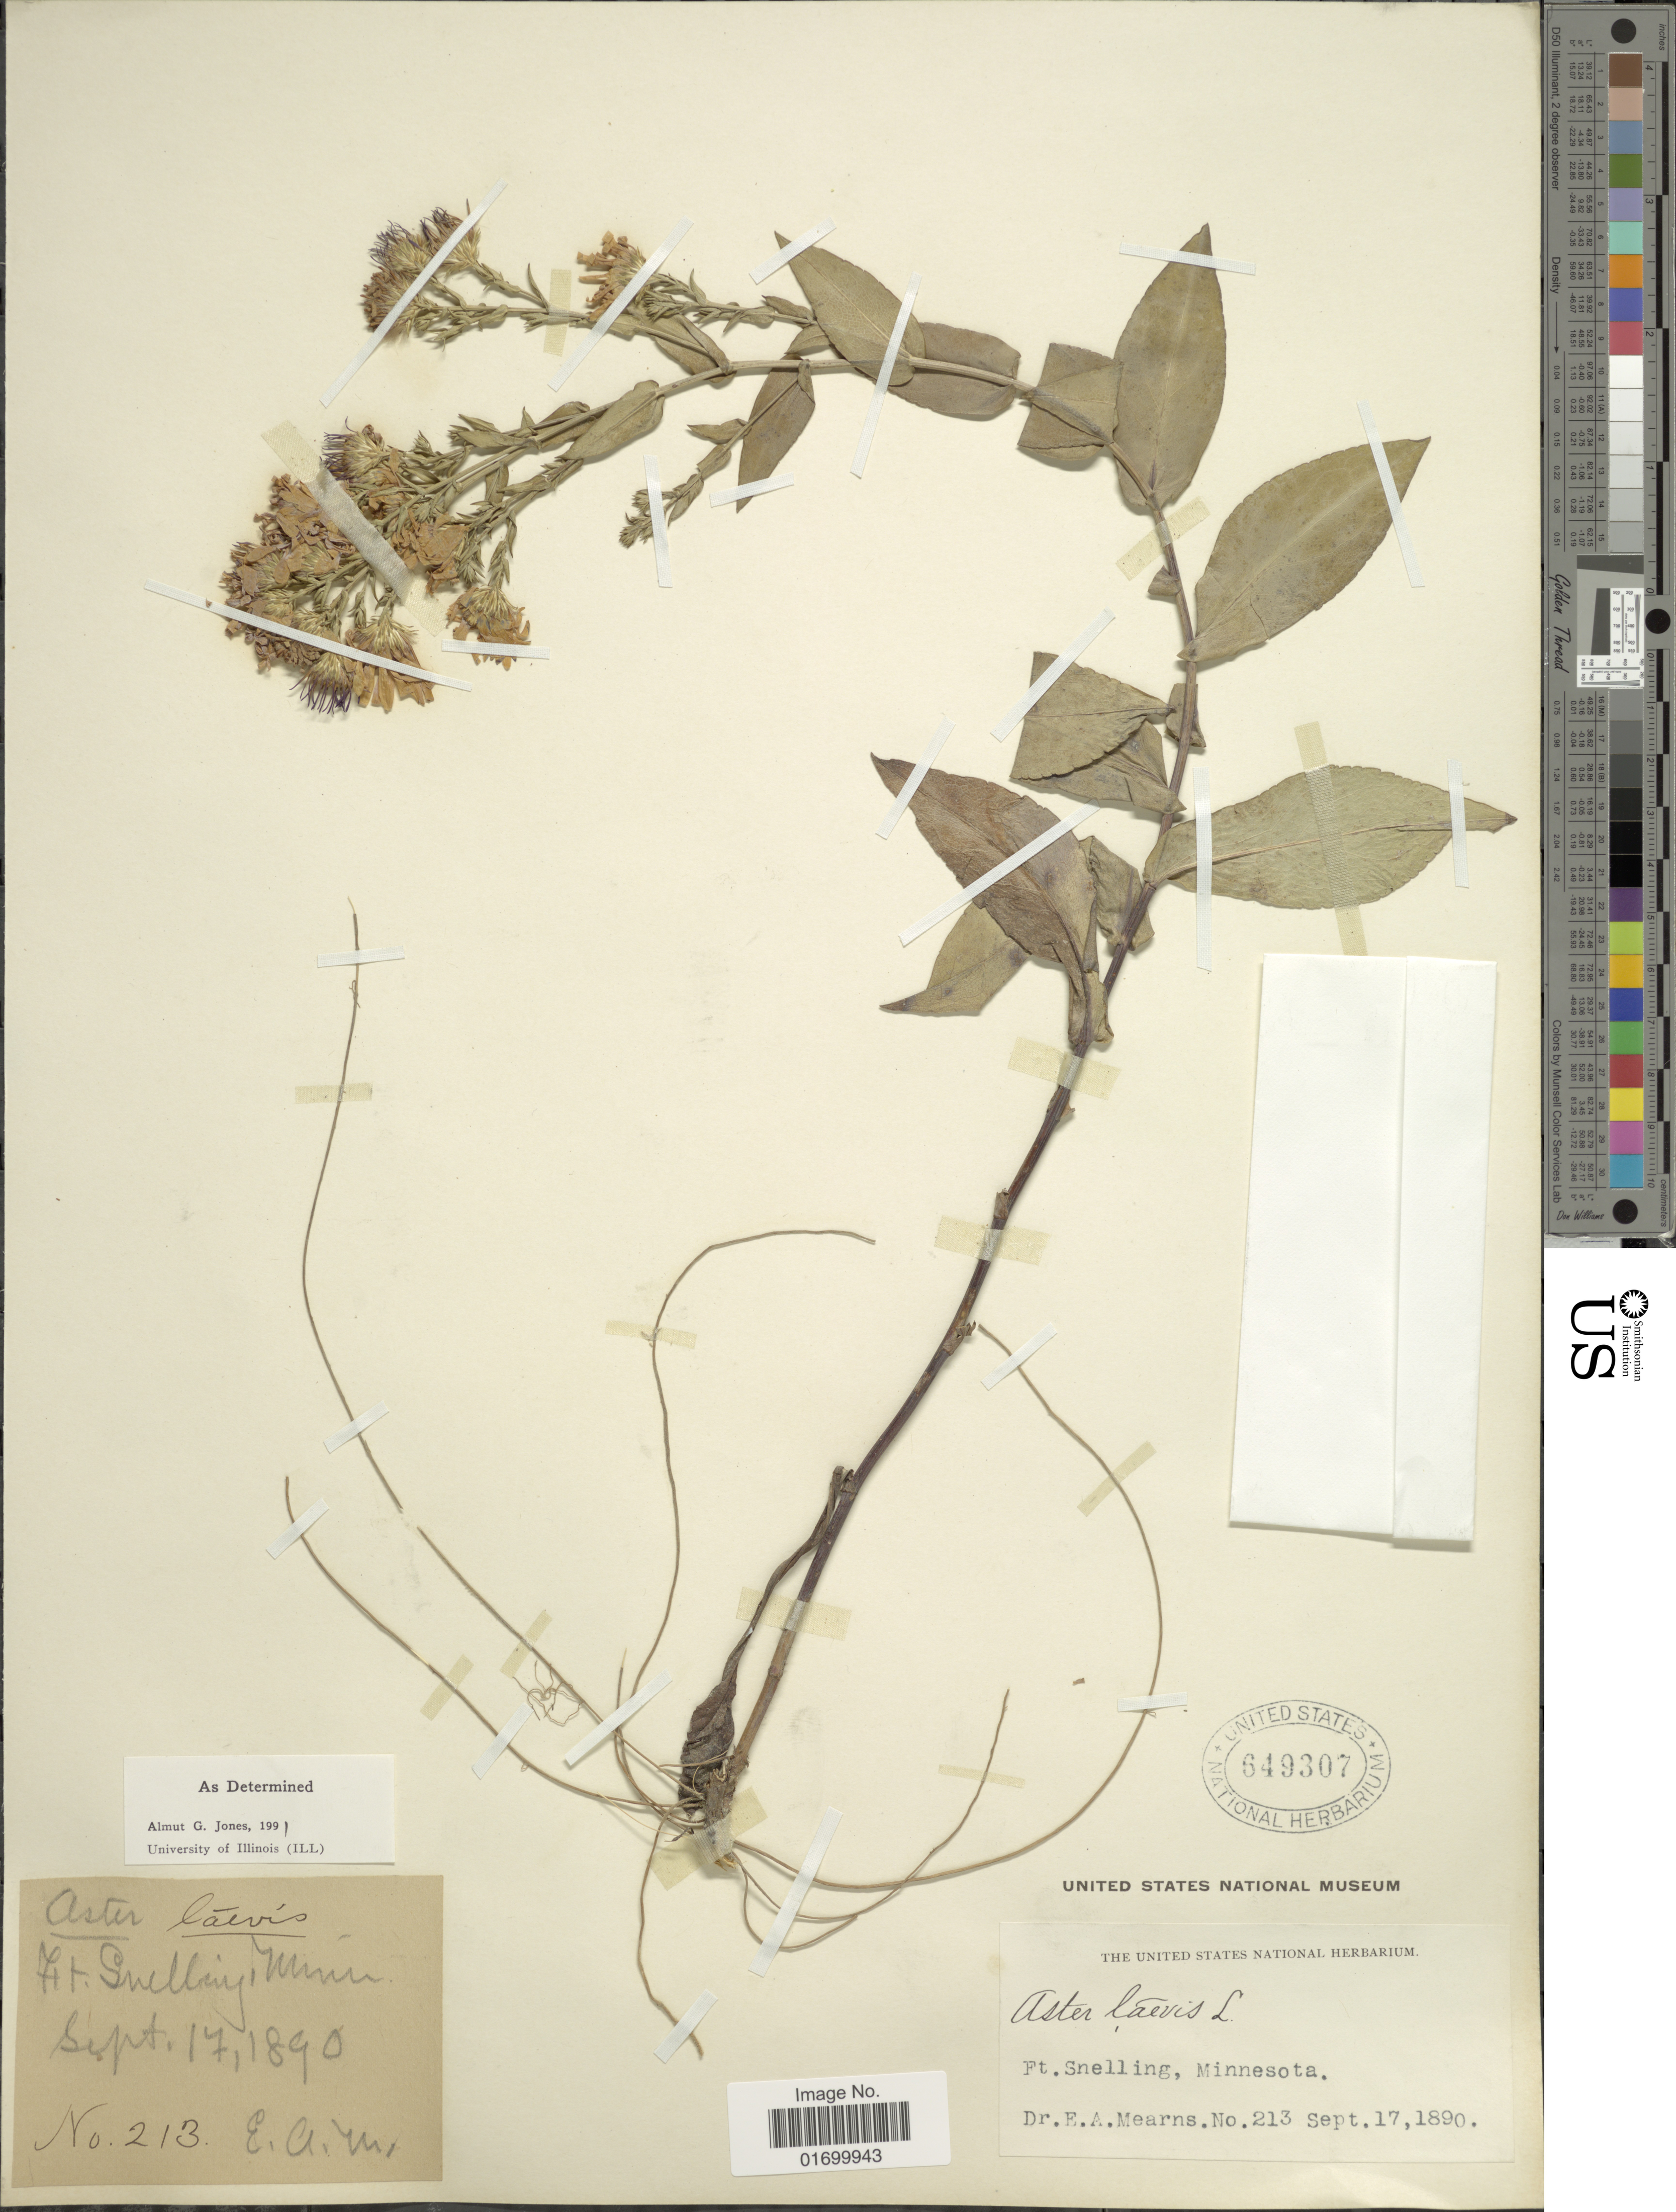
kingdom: Plantae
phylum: Tracheophyta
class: Magnoliopsida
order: Asterales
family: Asteraceae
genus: Symphyotrichum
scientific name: Symphyotrichum laeve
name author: (L.) Á. Löve & D. Löve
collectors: E. A. Mearns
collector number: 213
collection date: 1890-09-17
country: United States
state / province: Minnesota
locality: Ft. Snelling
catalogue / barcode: US 649307